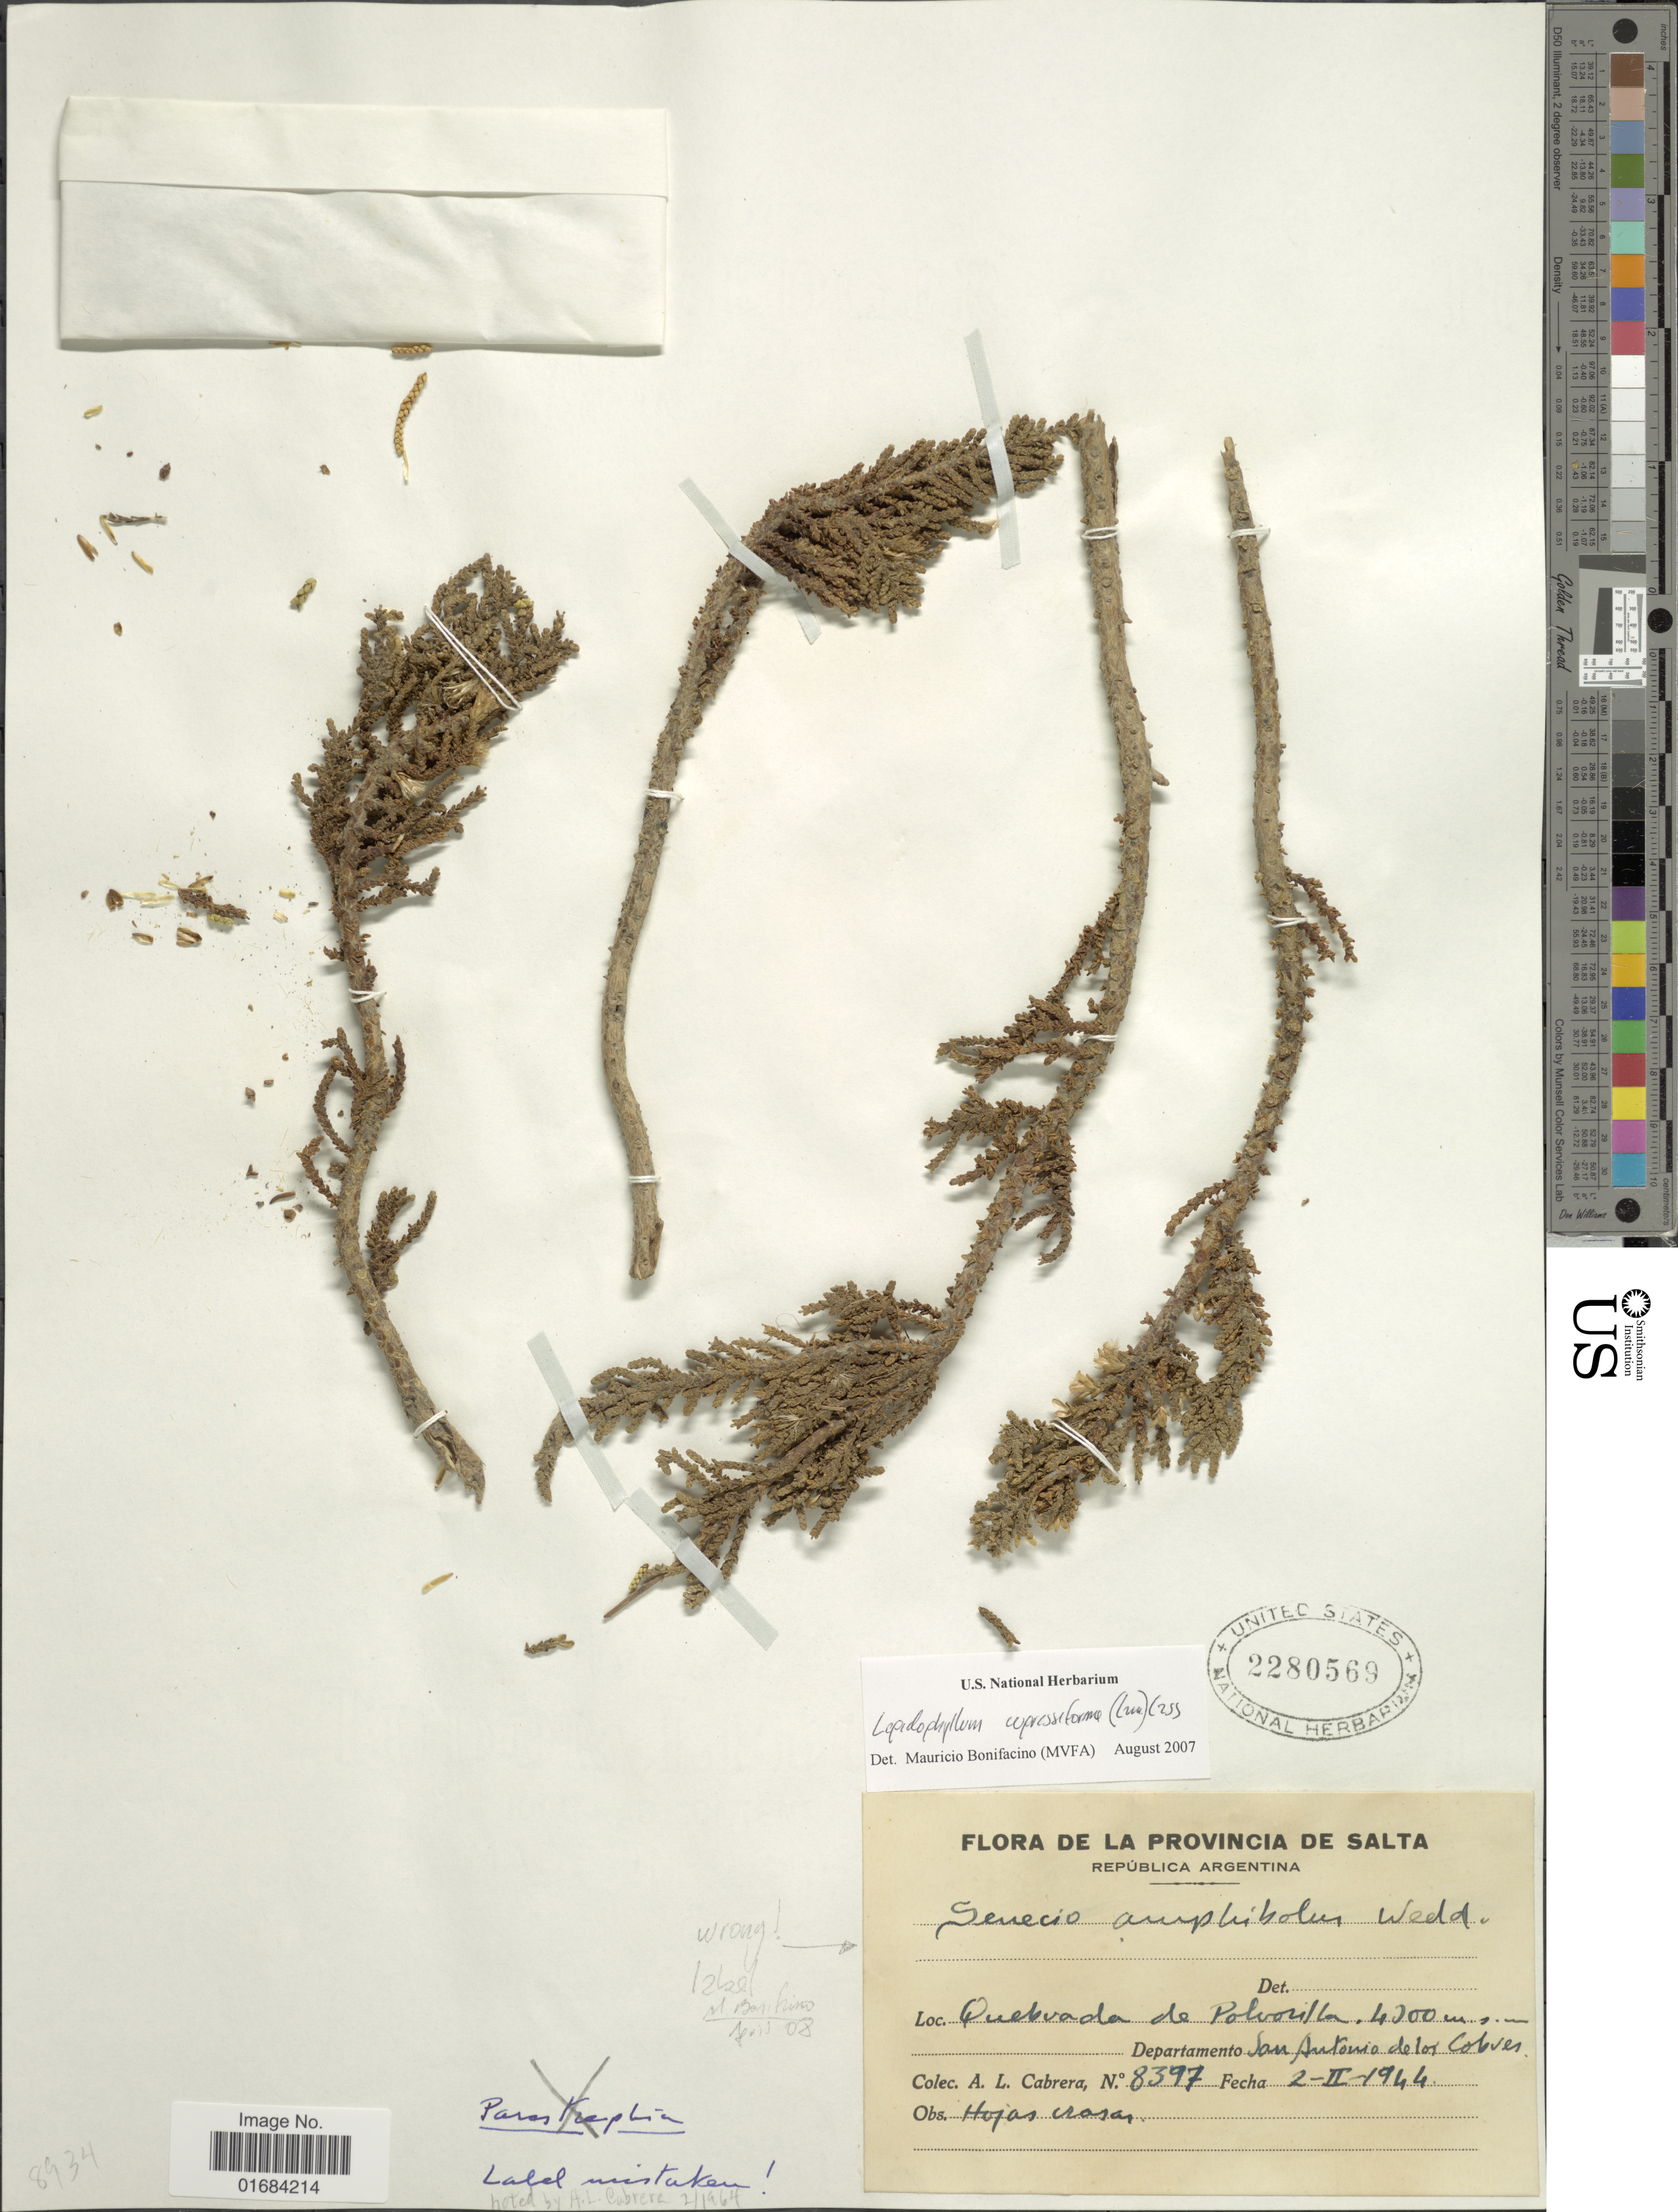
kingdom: Plantae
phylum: Tracheophyta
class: Magnoliopsida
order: Asterales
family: Asteraceae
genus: Lepidophyllum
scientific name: Lepidophyllum cupressiforme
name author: (Lam.) Cass.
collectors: A. L. Cabrera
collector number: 8397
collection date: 1944-02-02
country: Argentina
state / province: Salta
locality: Quebrada de Polvorilla, Departamento San Antonio de los Cobres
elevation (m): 4300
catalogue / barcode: US 2280569